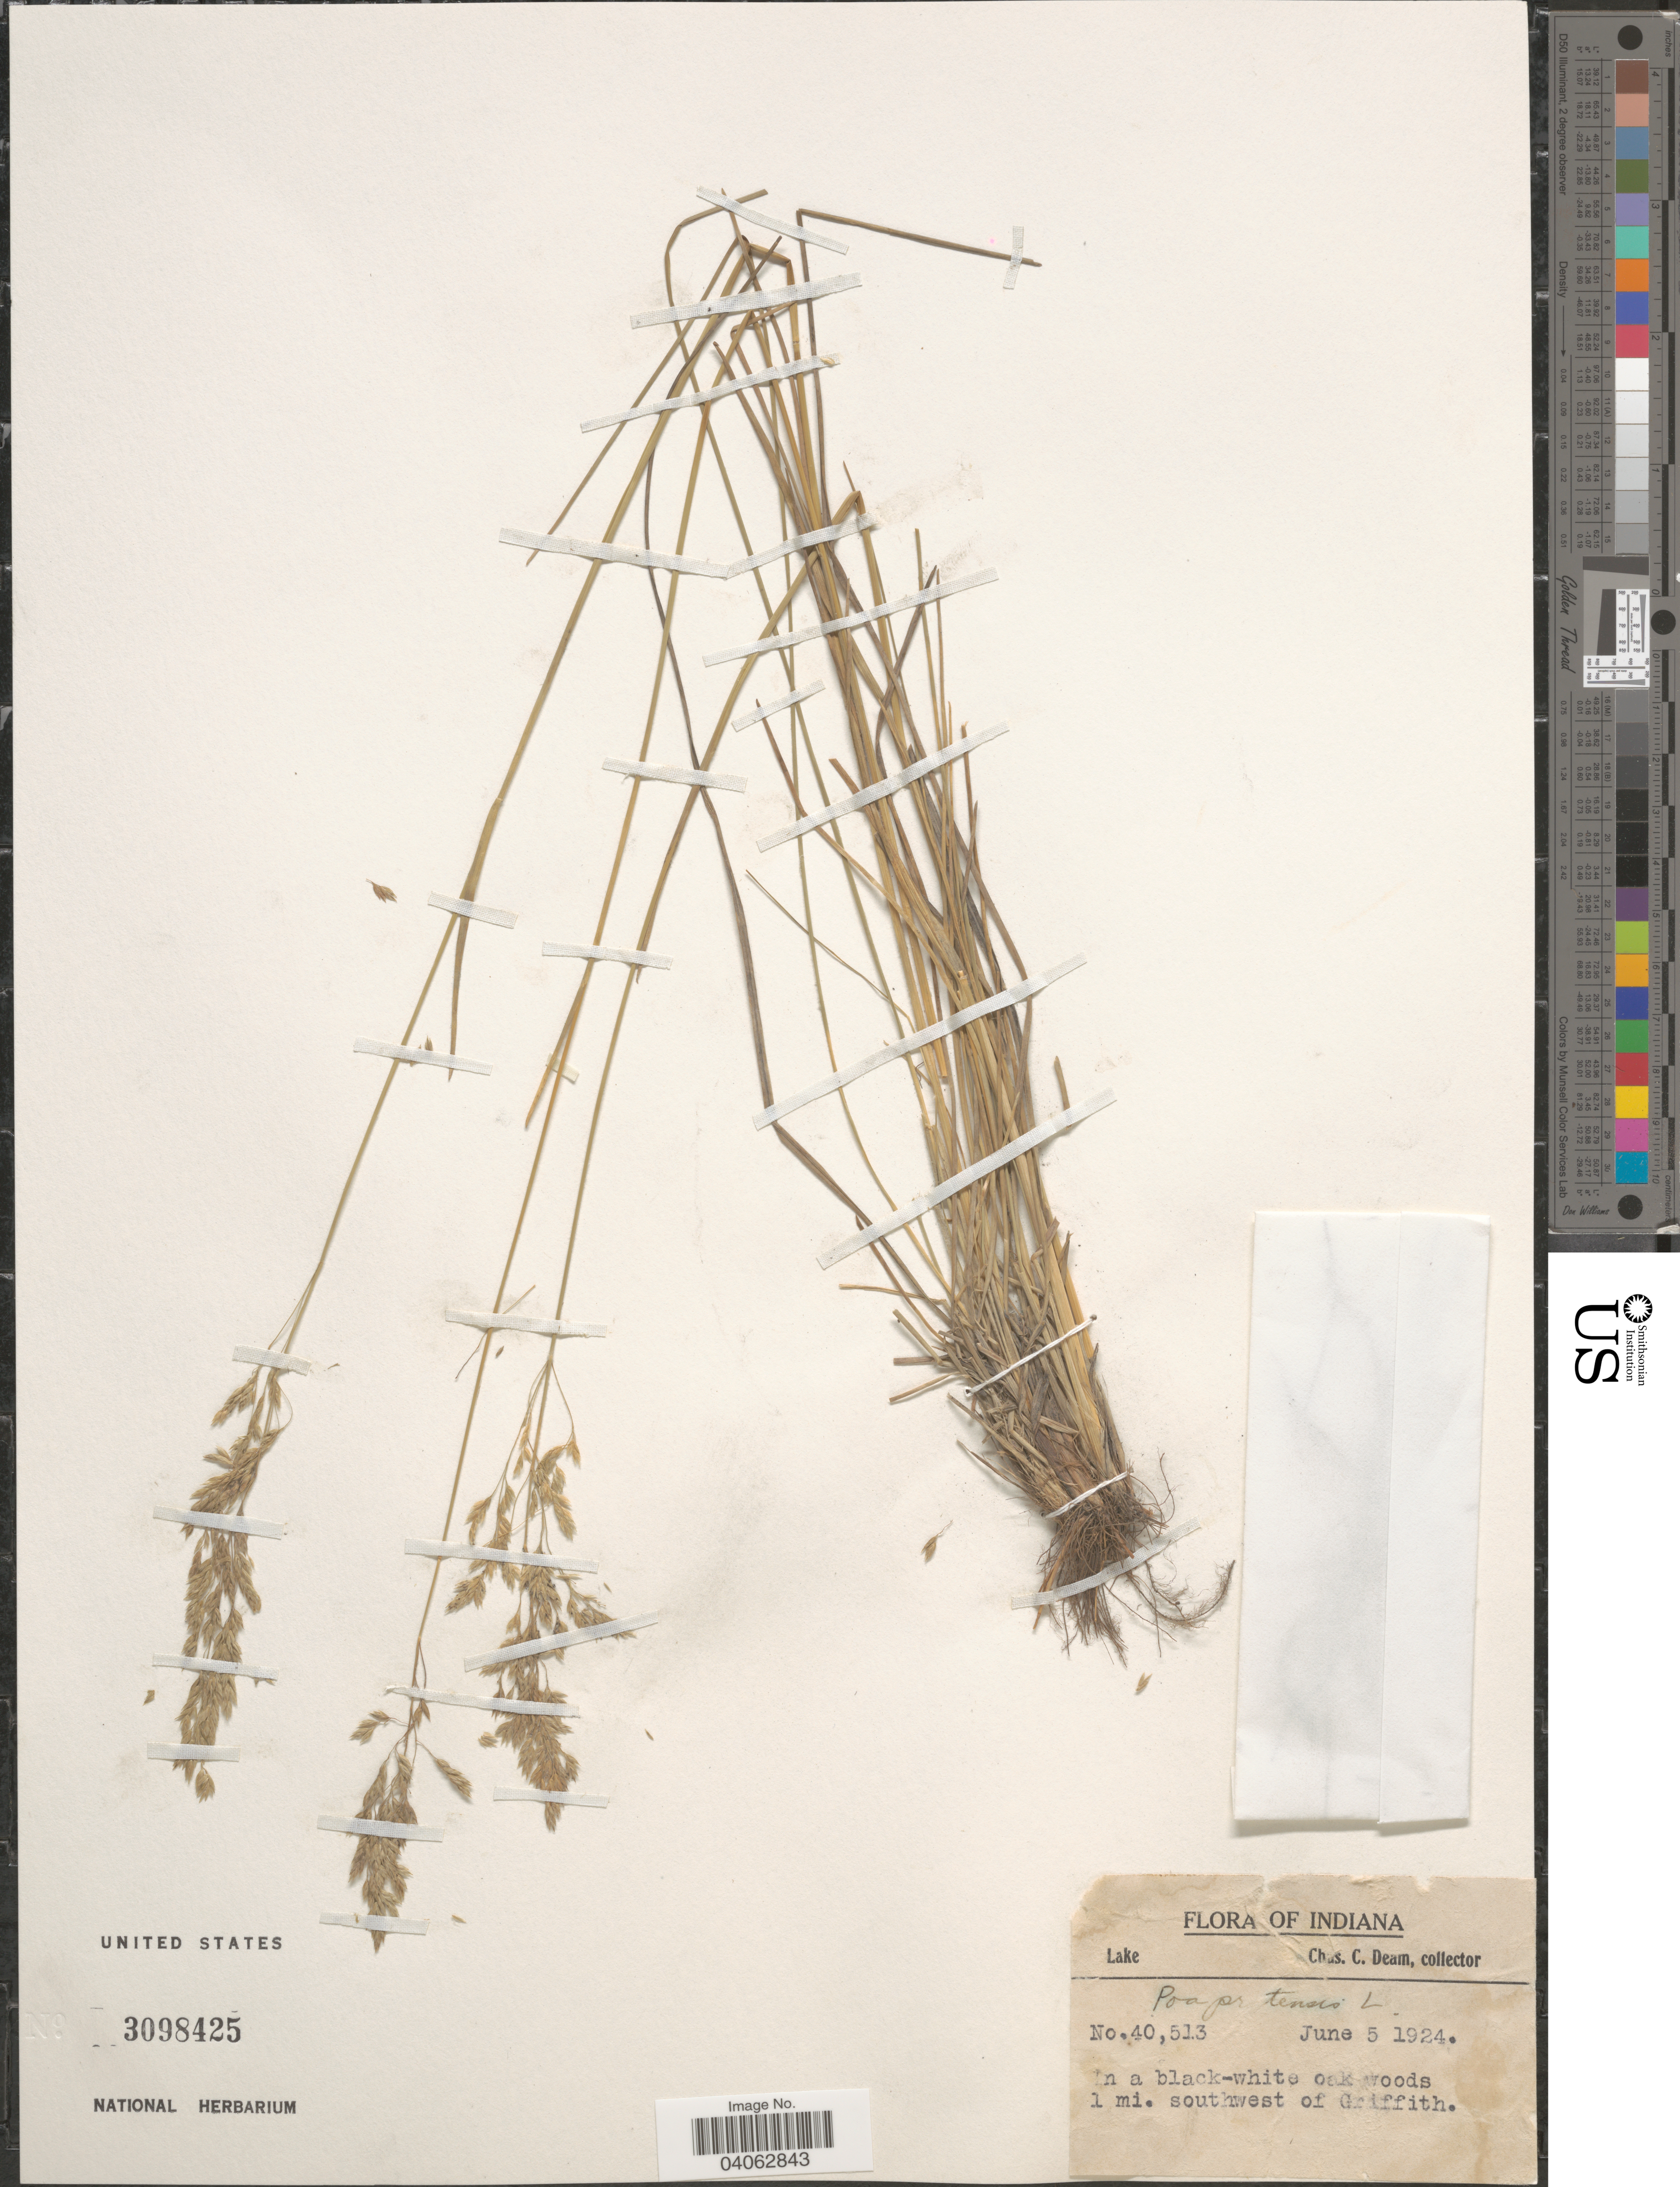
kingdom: Plantae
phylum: Tracheophyta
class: Liliopsida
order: Poales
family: Poaceae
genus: Poa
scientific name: Poa pratensis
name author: L.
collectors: C. C. Deam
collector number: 40513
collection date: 1924-06-05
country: United States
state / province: Indiana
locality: Lake. In a black0white oak woods 1 mi. southwest of Griffith.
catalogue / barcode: US 3098425